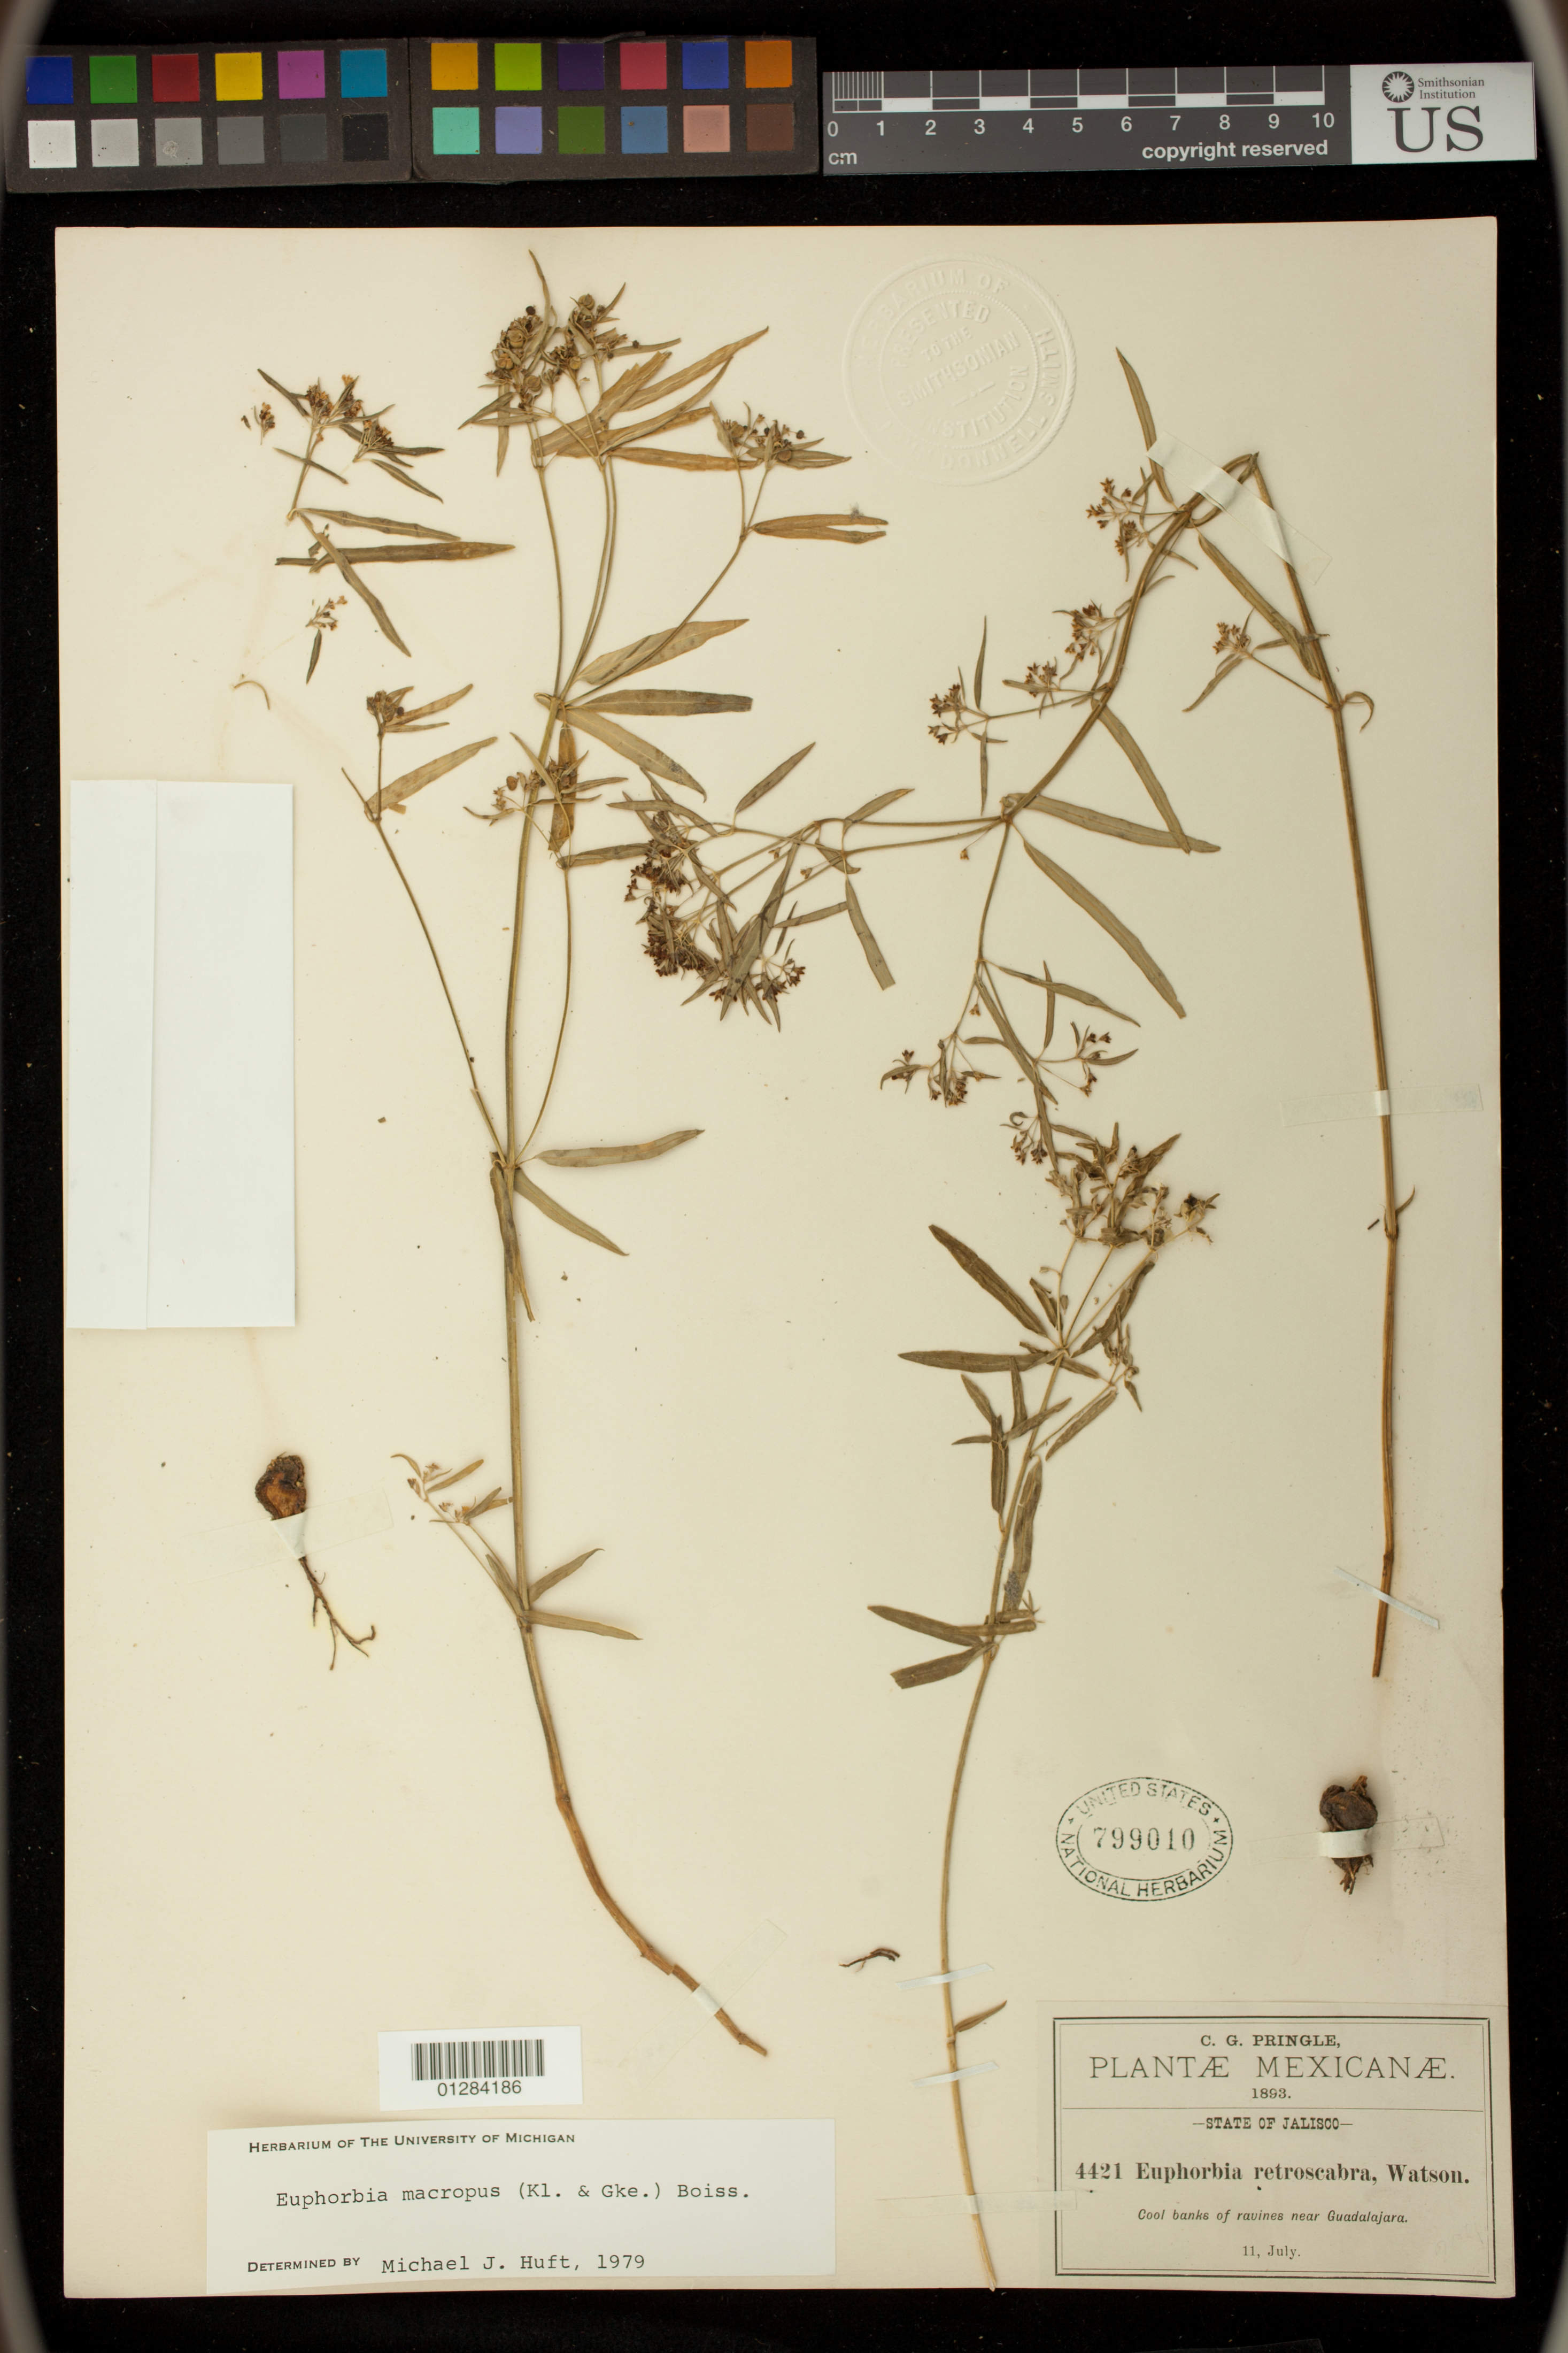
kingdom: Plantae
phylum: Tracheophyta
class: Magnoliopsida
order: Malpighiales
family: Euphorbiaceae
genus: Euphorbia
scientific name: Euphorbia macropus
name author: (Klotzsch & Garcke) Boiss.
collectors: C. G. Pringle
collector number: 4421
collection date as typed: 11 Jul 1893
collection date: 1893-07-11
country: Mexico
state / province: Jalisco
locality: Near Guadalajara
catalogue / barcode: US 799010